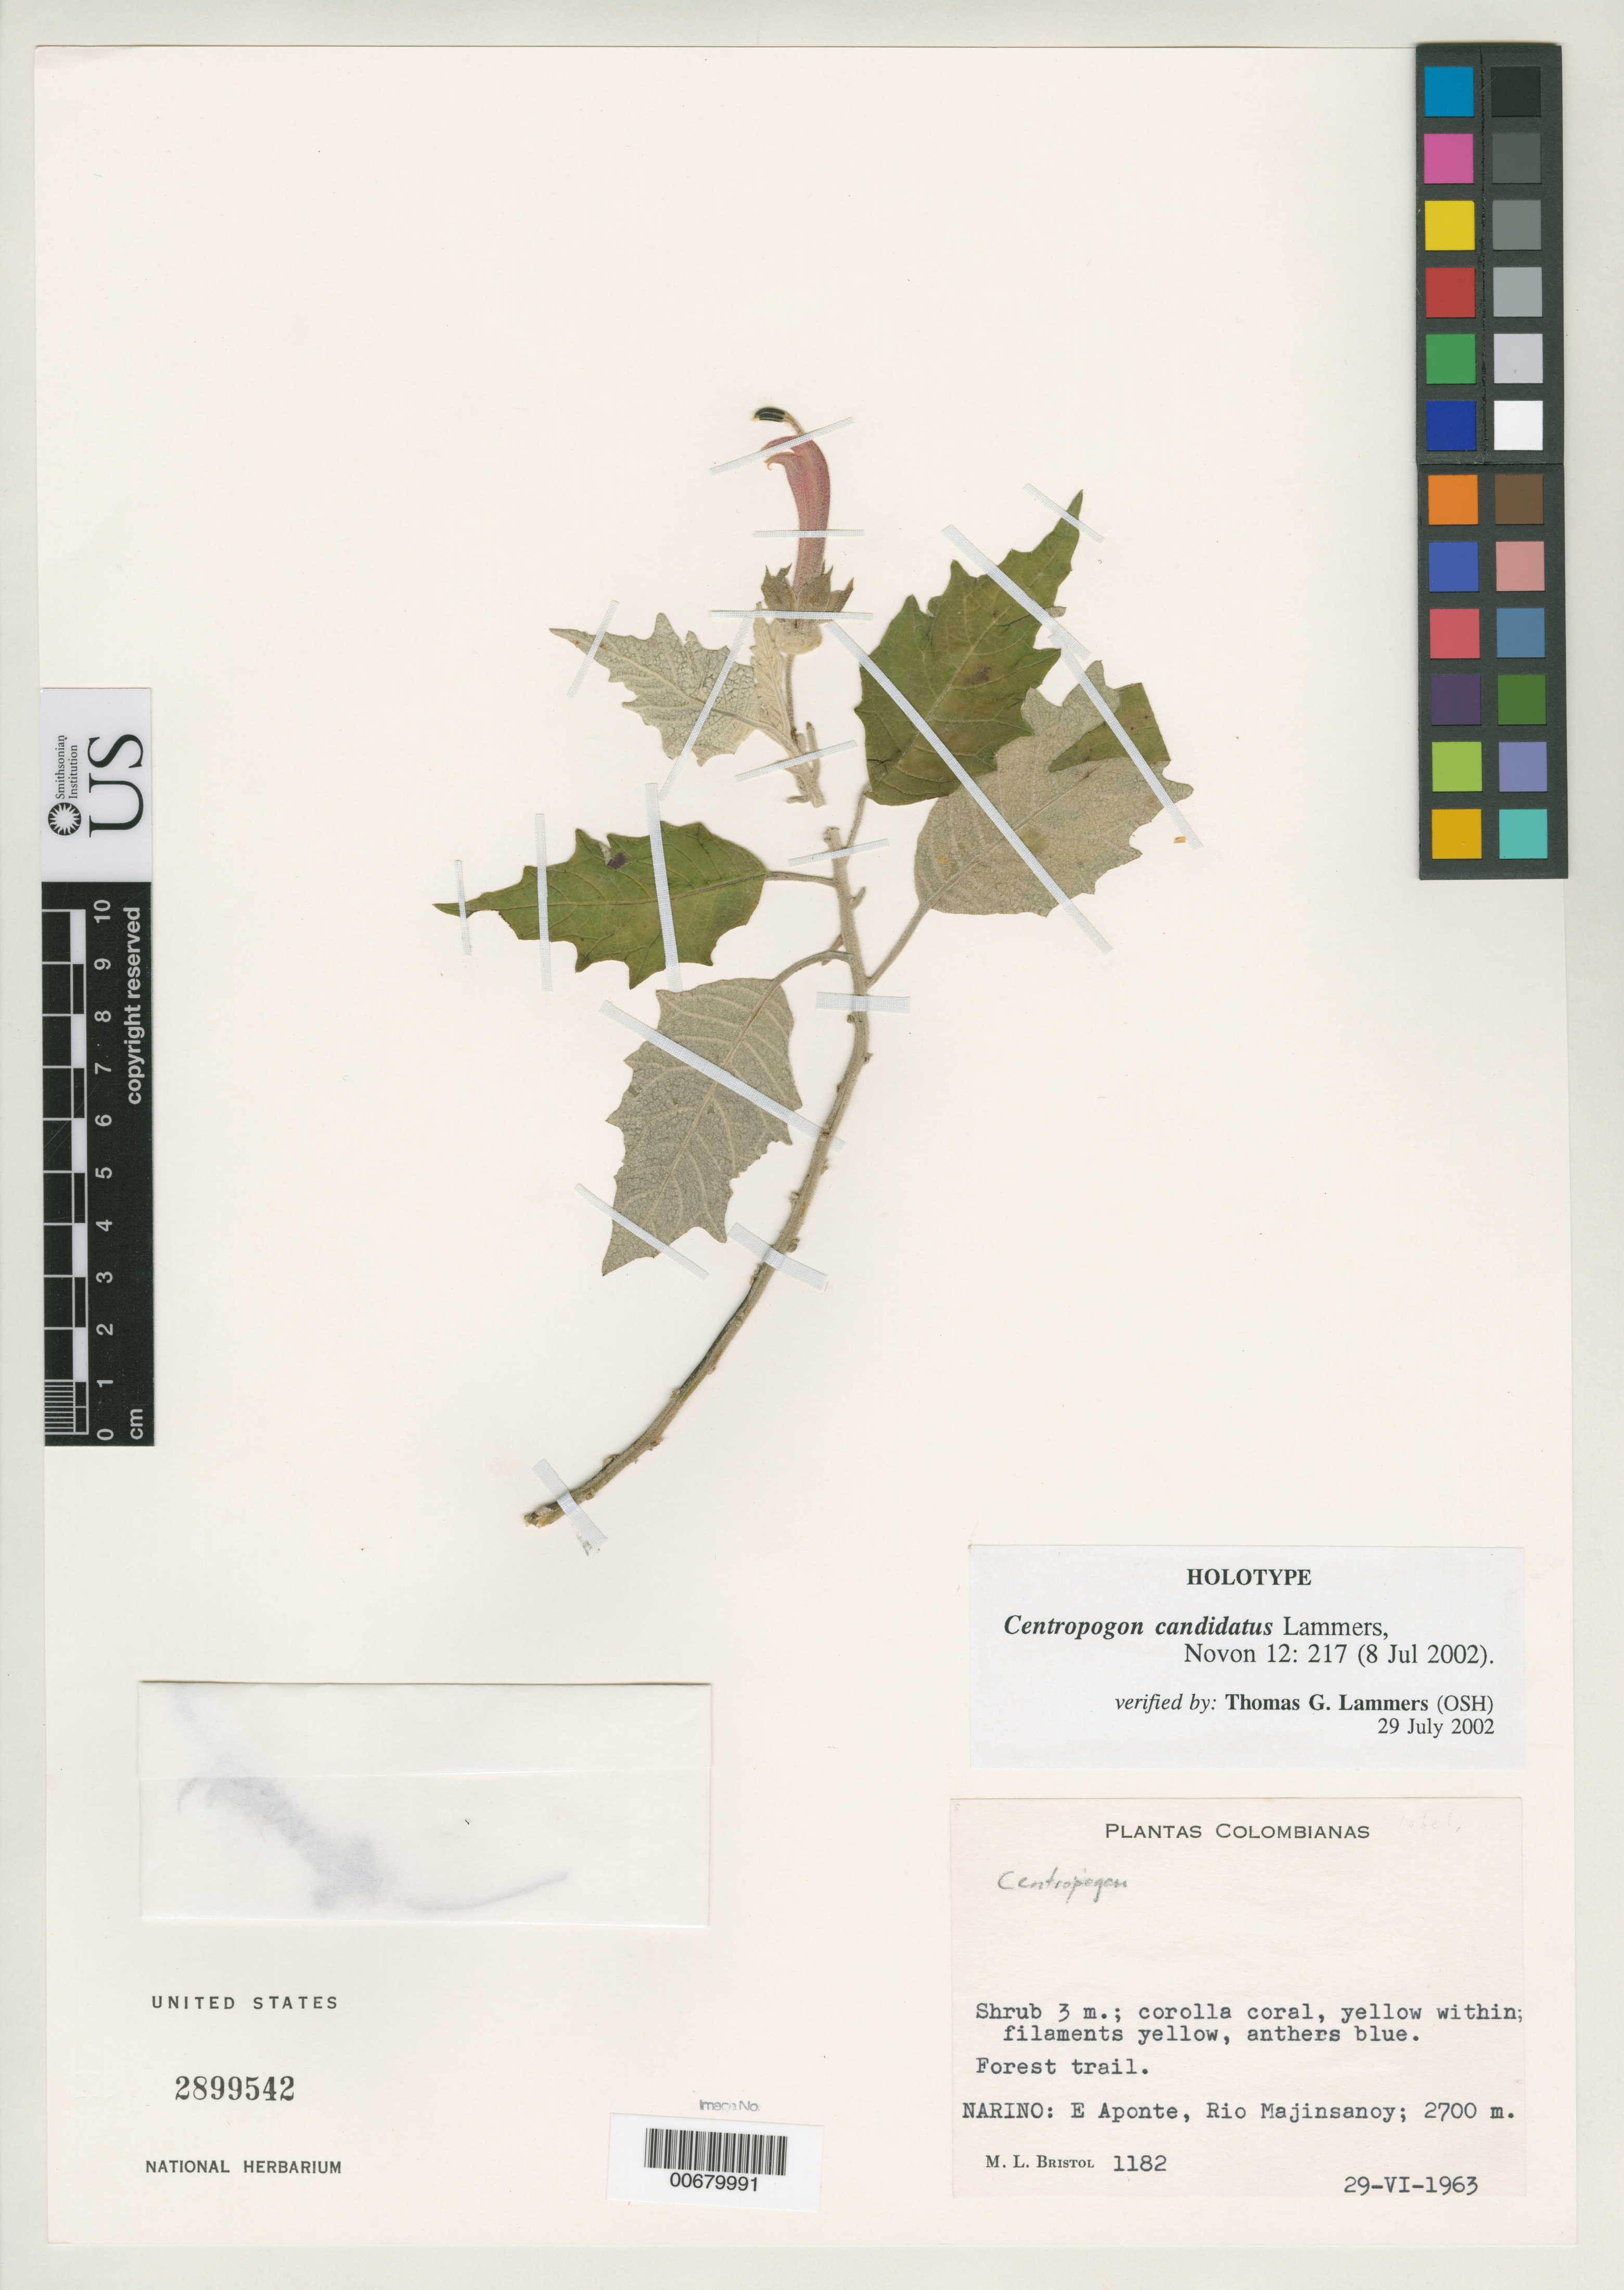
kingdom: Plantae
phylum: Tracheophyta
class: Magnoliopsida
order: Asterales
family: Campanulaceae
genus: Centropogon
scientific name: Centropogon candidatus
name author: Lammers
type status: Holotype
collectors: M. L. Bristol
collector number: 1182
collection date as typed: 29 Jun 1963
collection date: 1963-06-29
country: Colombia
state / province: Nariño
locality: E Aponte, Rio Majinsanoy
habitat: Forest trail.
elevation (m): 2700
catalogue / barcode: US 2899542